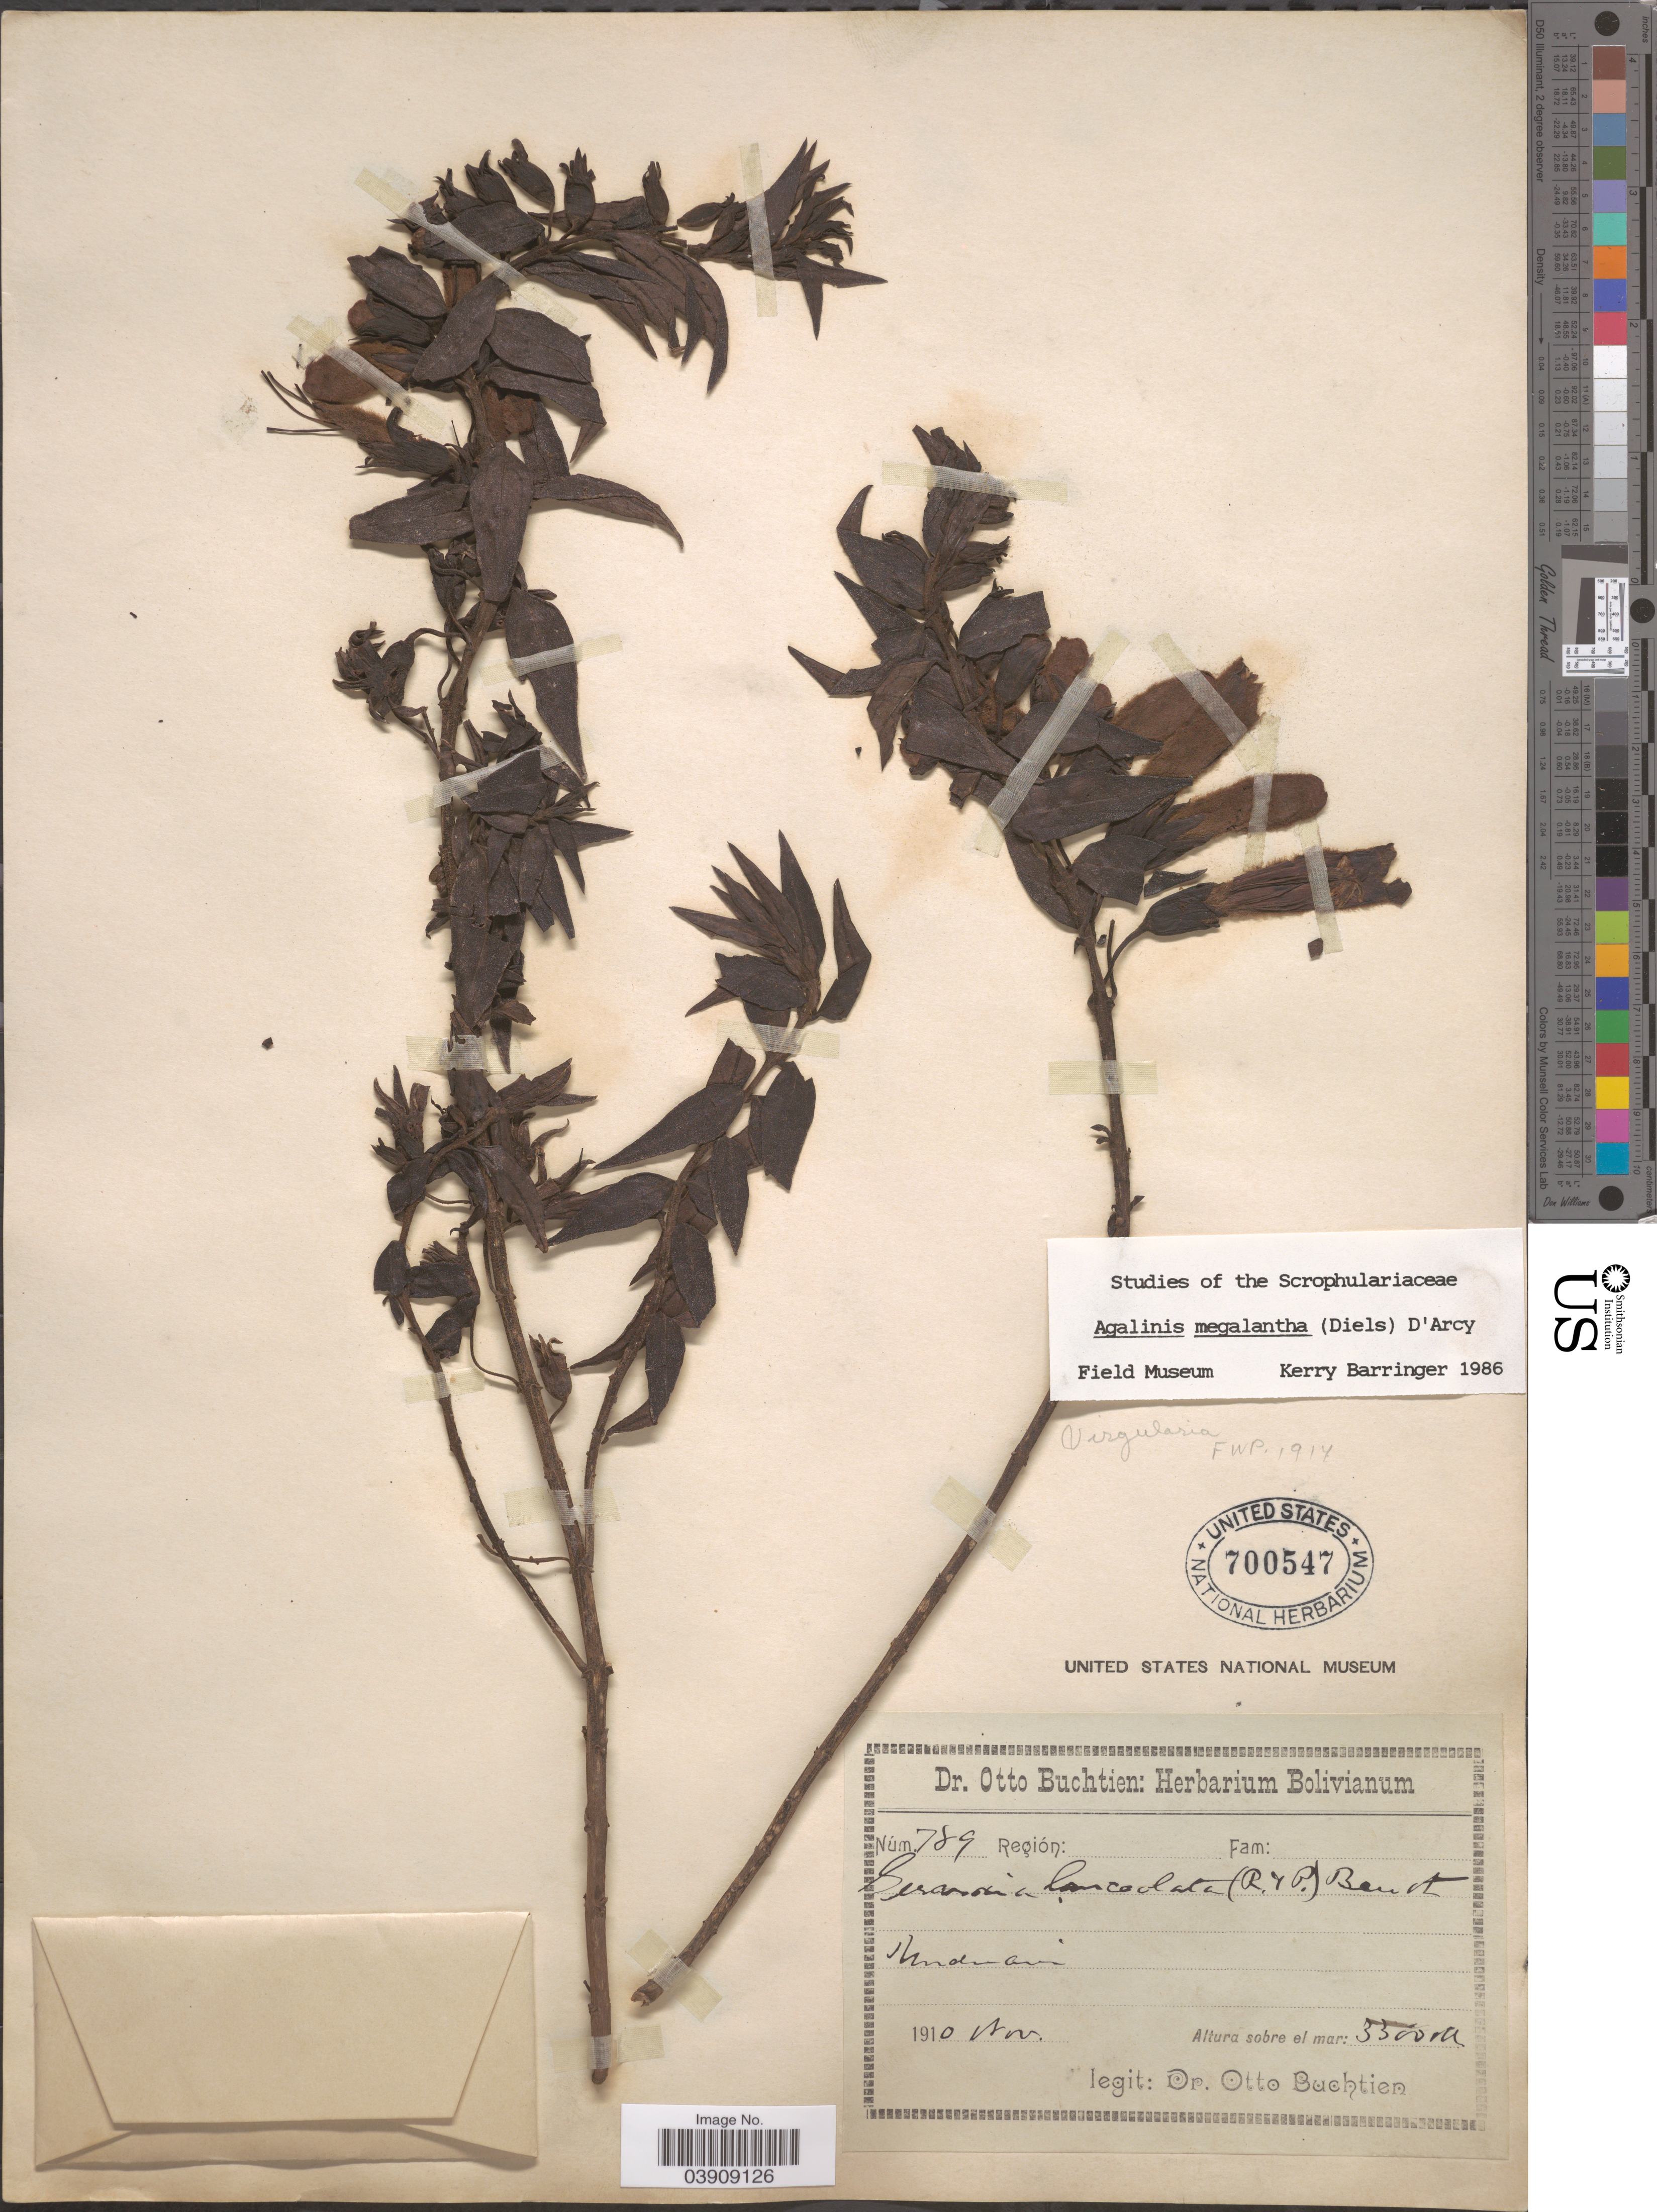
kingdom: Plantae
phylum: Tracheophyta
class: Magnoliopsida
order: Lamiales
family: Orobanchaceae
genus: Agalinis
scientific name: Agalinis megalantha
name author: (Diels) D'Arcy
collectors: O. Buchtien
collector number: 789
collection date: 1910-11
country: Bolivia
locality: Unduavi.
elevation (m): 3300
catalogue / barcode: US 700547